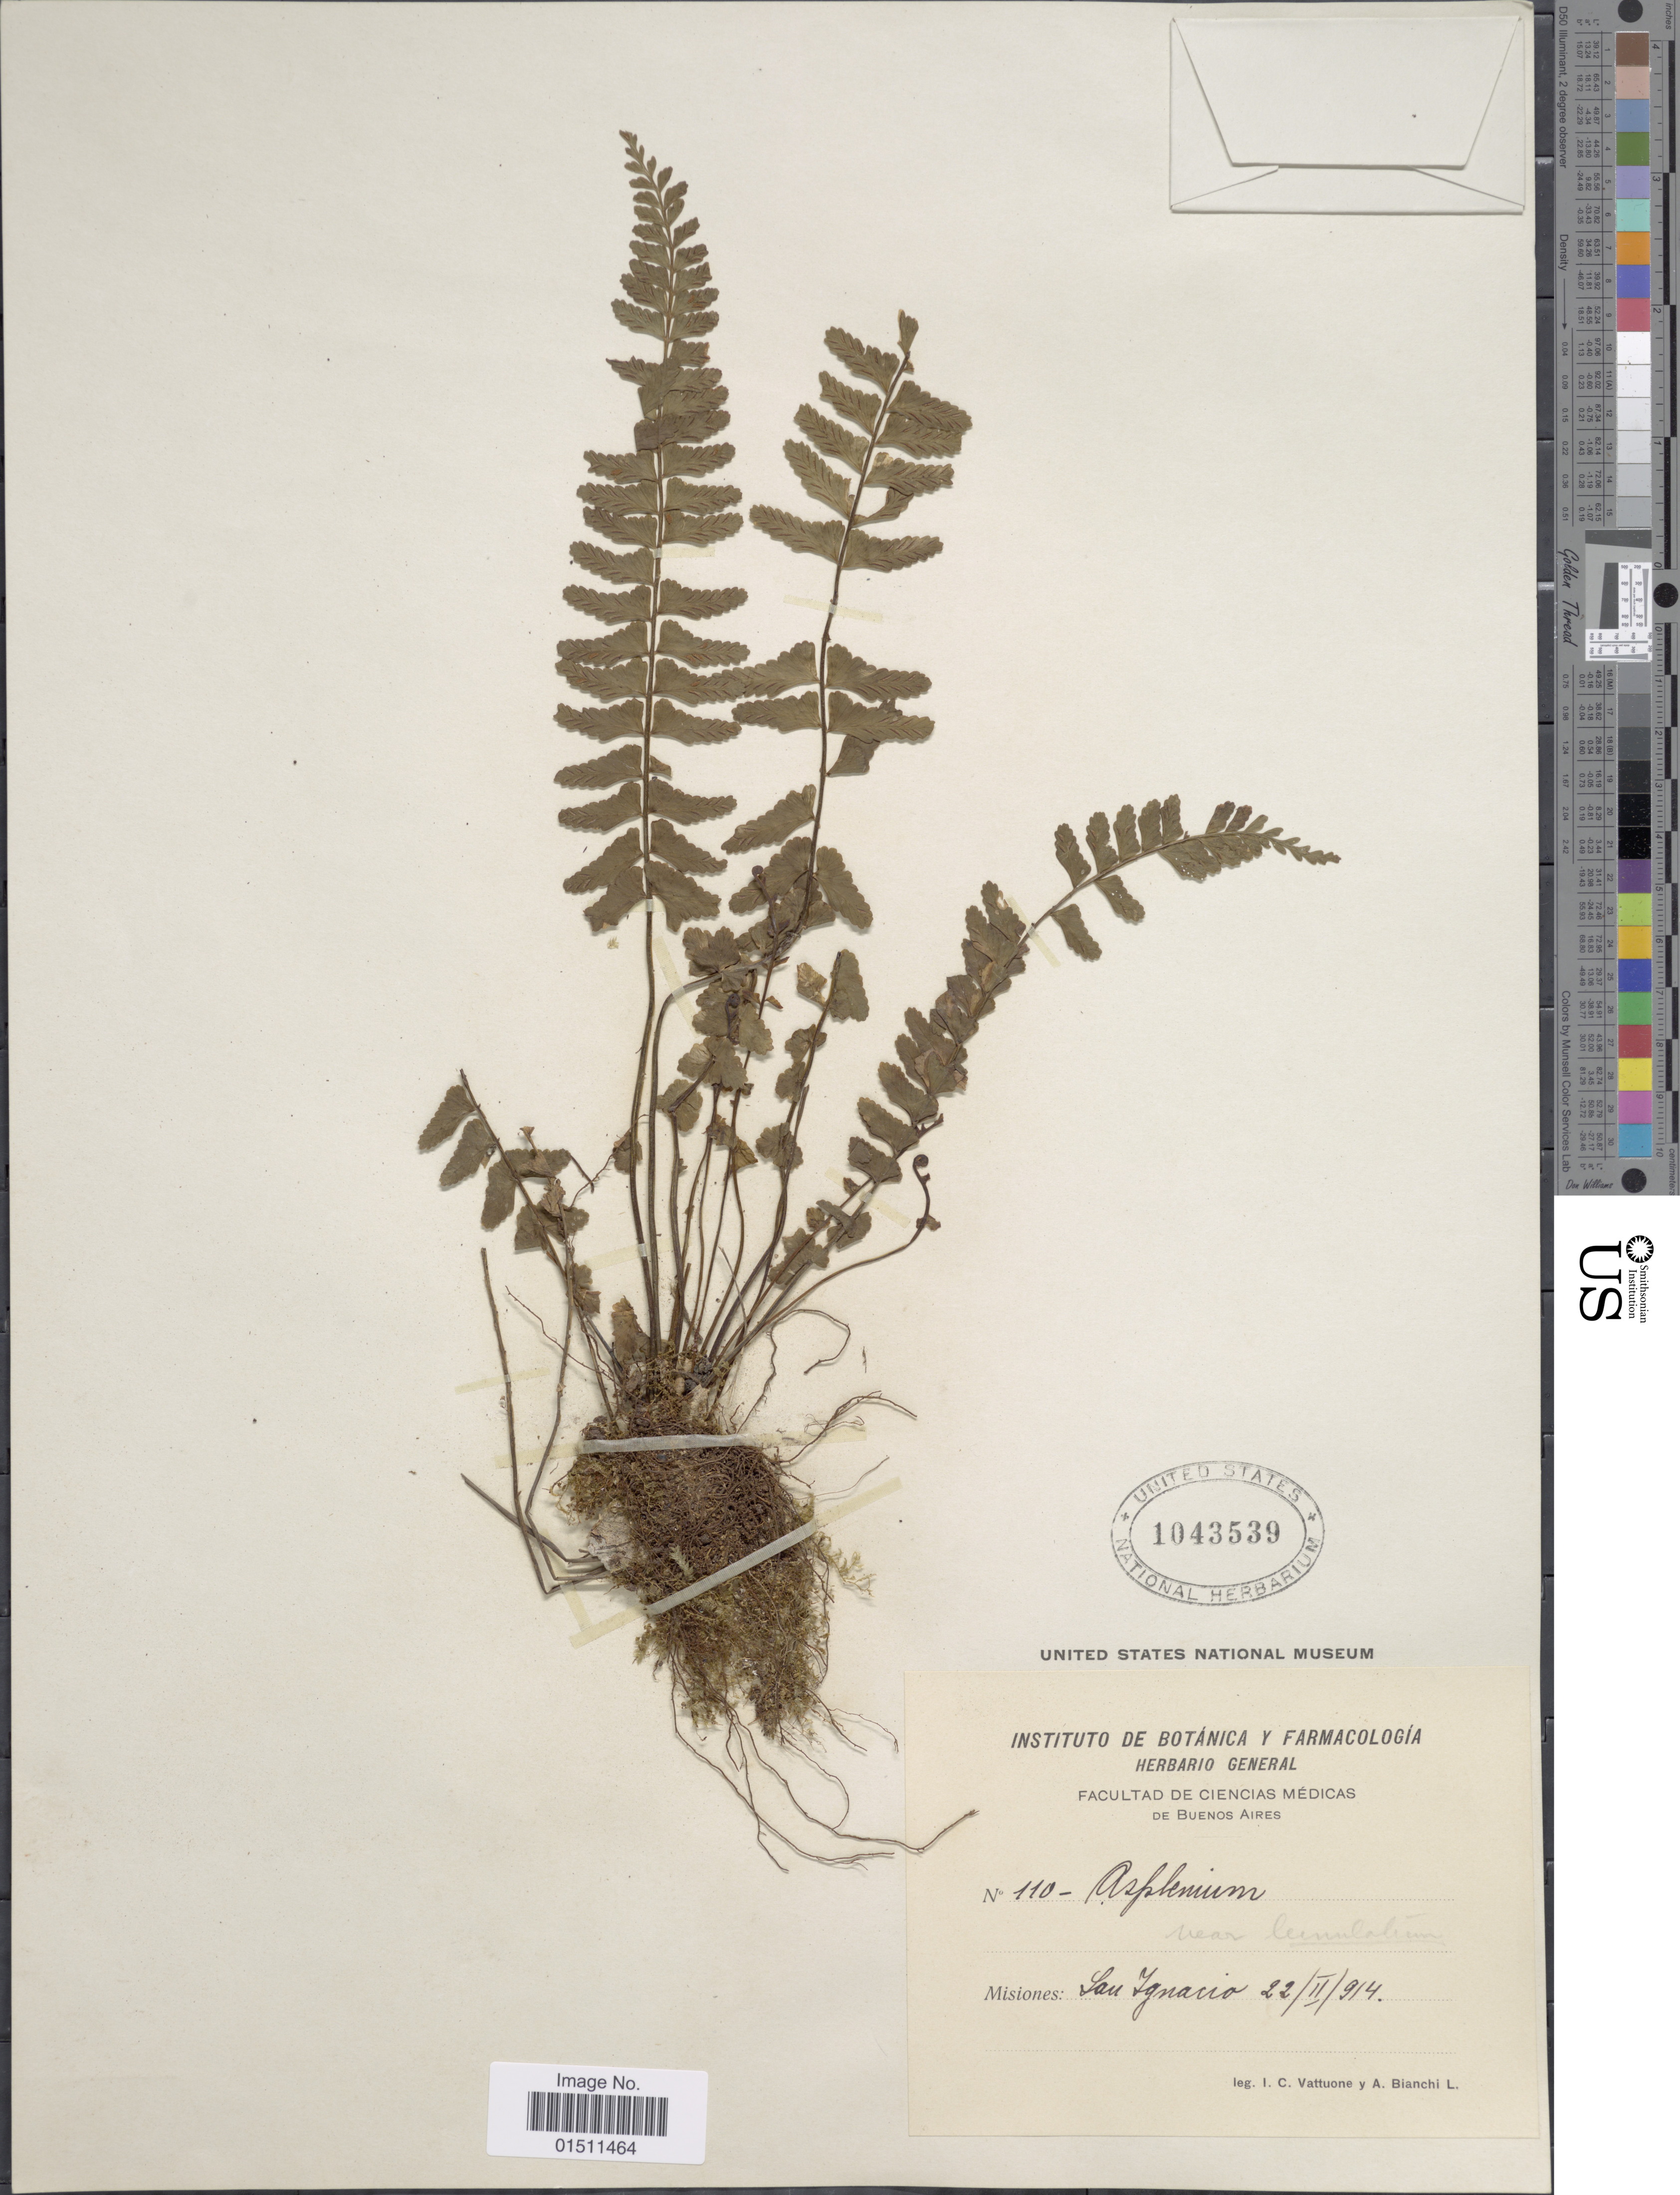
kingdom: Plantae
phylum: Tracheophyta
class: Polypodiopsida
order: Polypodiales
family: Aspleniaceae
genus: Asplenium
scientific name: Asplenium lunulatum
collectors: I. Vattuone & A. Bianchi L.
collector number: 110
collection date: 1914-02-22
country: Argentina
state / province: Misiones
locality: Buenos Aires, San Ignacio.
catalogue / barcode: US 1043539